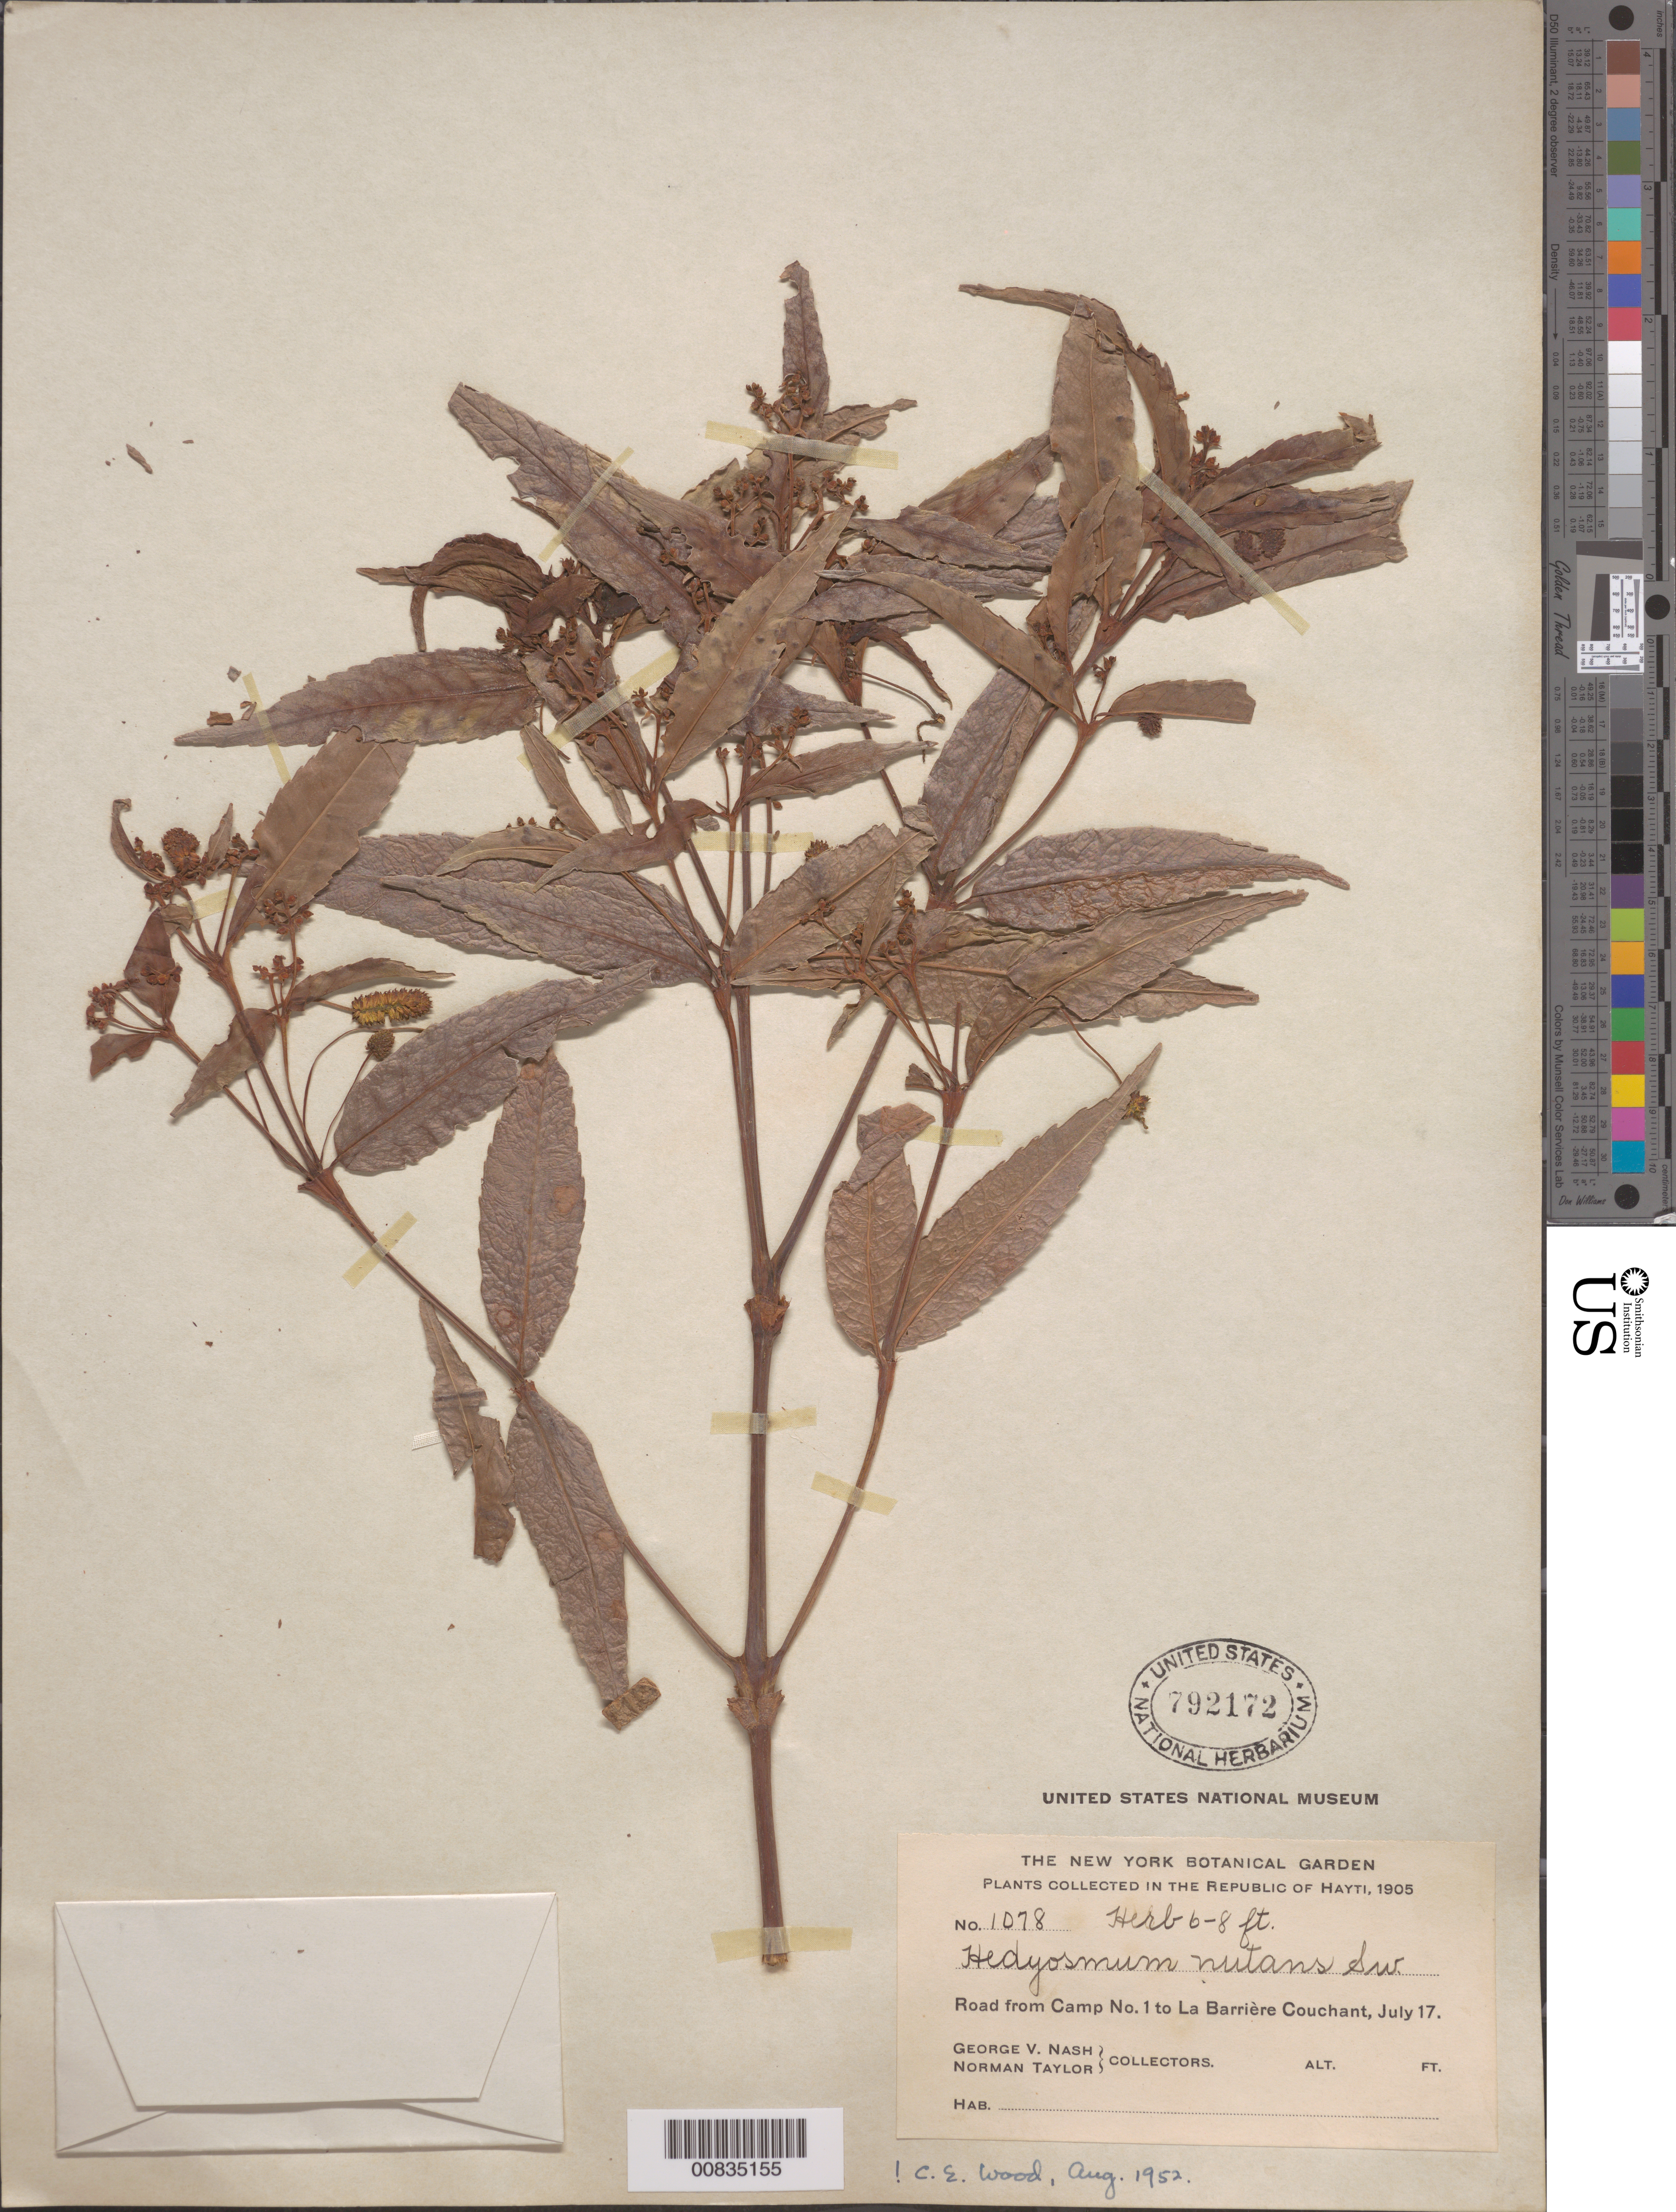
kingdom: Plantae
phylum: Tracheophyta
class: Magnoliopsida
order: Chloranthales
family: Chloranthaceae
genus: Hedyosmum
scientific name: Hedyosmum nutans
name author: Sw.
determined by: Wood, C. E.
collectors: G. V. Nash & N. Taylor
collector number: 1078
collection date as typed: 17 Jul 1905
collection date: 1905-07-17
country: Haiti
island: Hispaniola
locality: Road from Camp No. 1 to La Barrière Couchant.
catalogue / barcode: US 792172